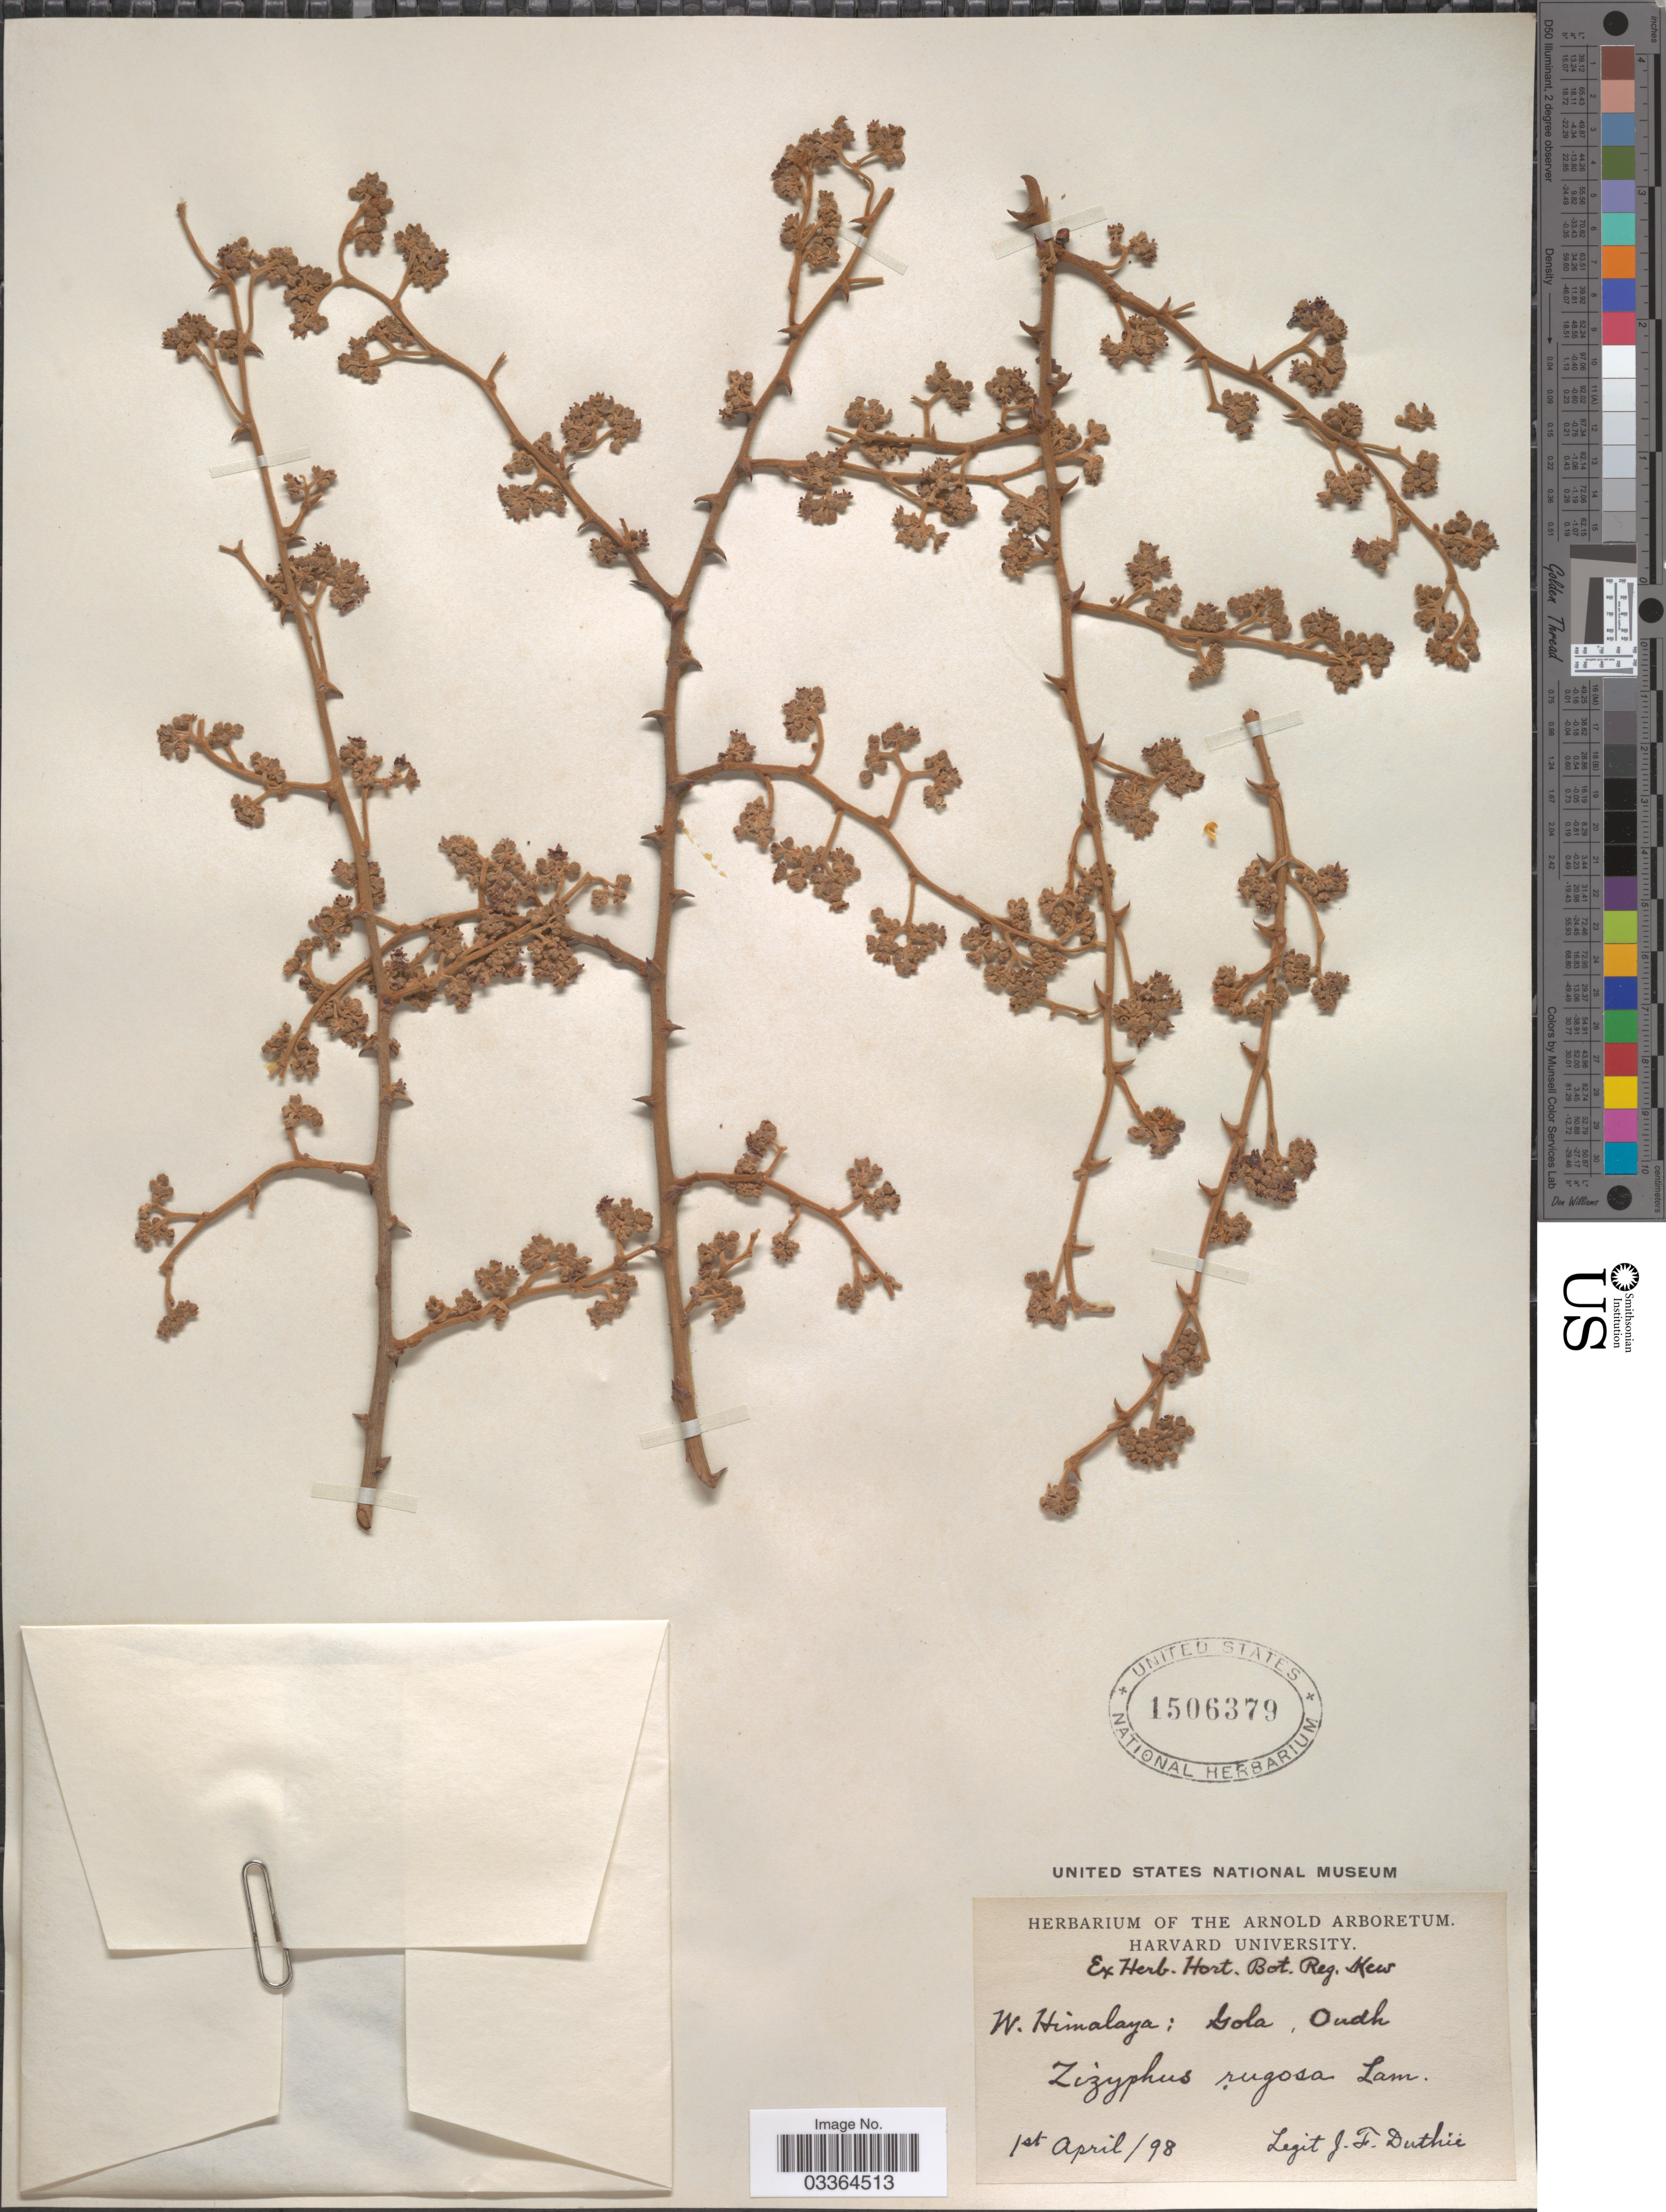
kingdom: Plantae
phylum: Tracheophyta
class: Magnoliopsida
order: Rosales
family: Rhamnaceae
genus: Ziziphus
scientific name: Ziziphus rugosa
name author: Lam.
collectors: J. F. Duthie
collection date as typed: Transcribed d/m/y: 1/4/98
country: India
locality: W. Himalaya: Gola, Oudh.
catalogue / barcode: US 1506379